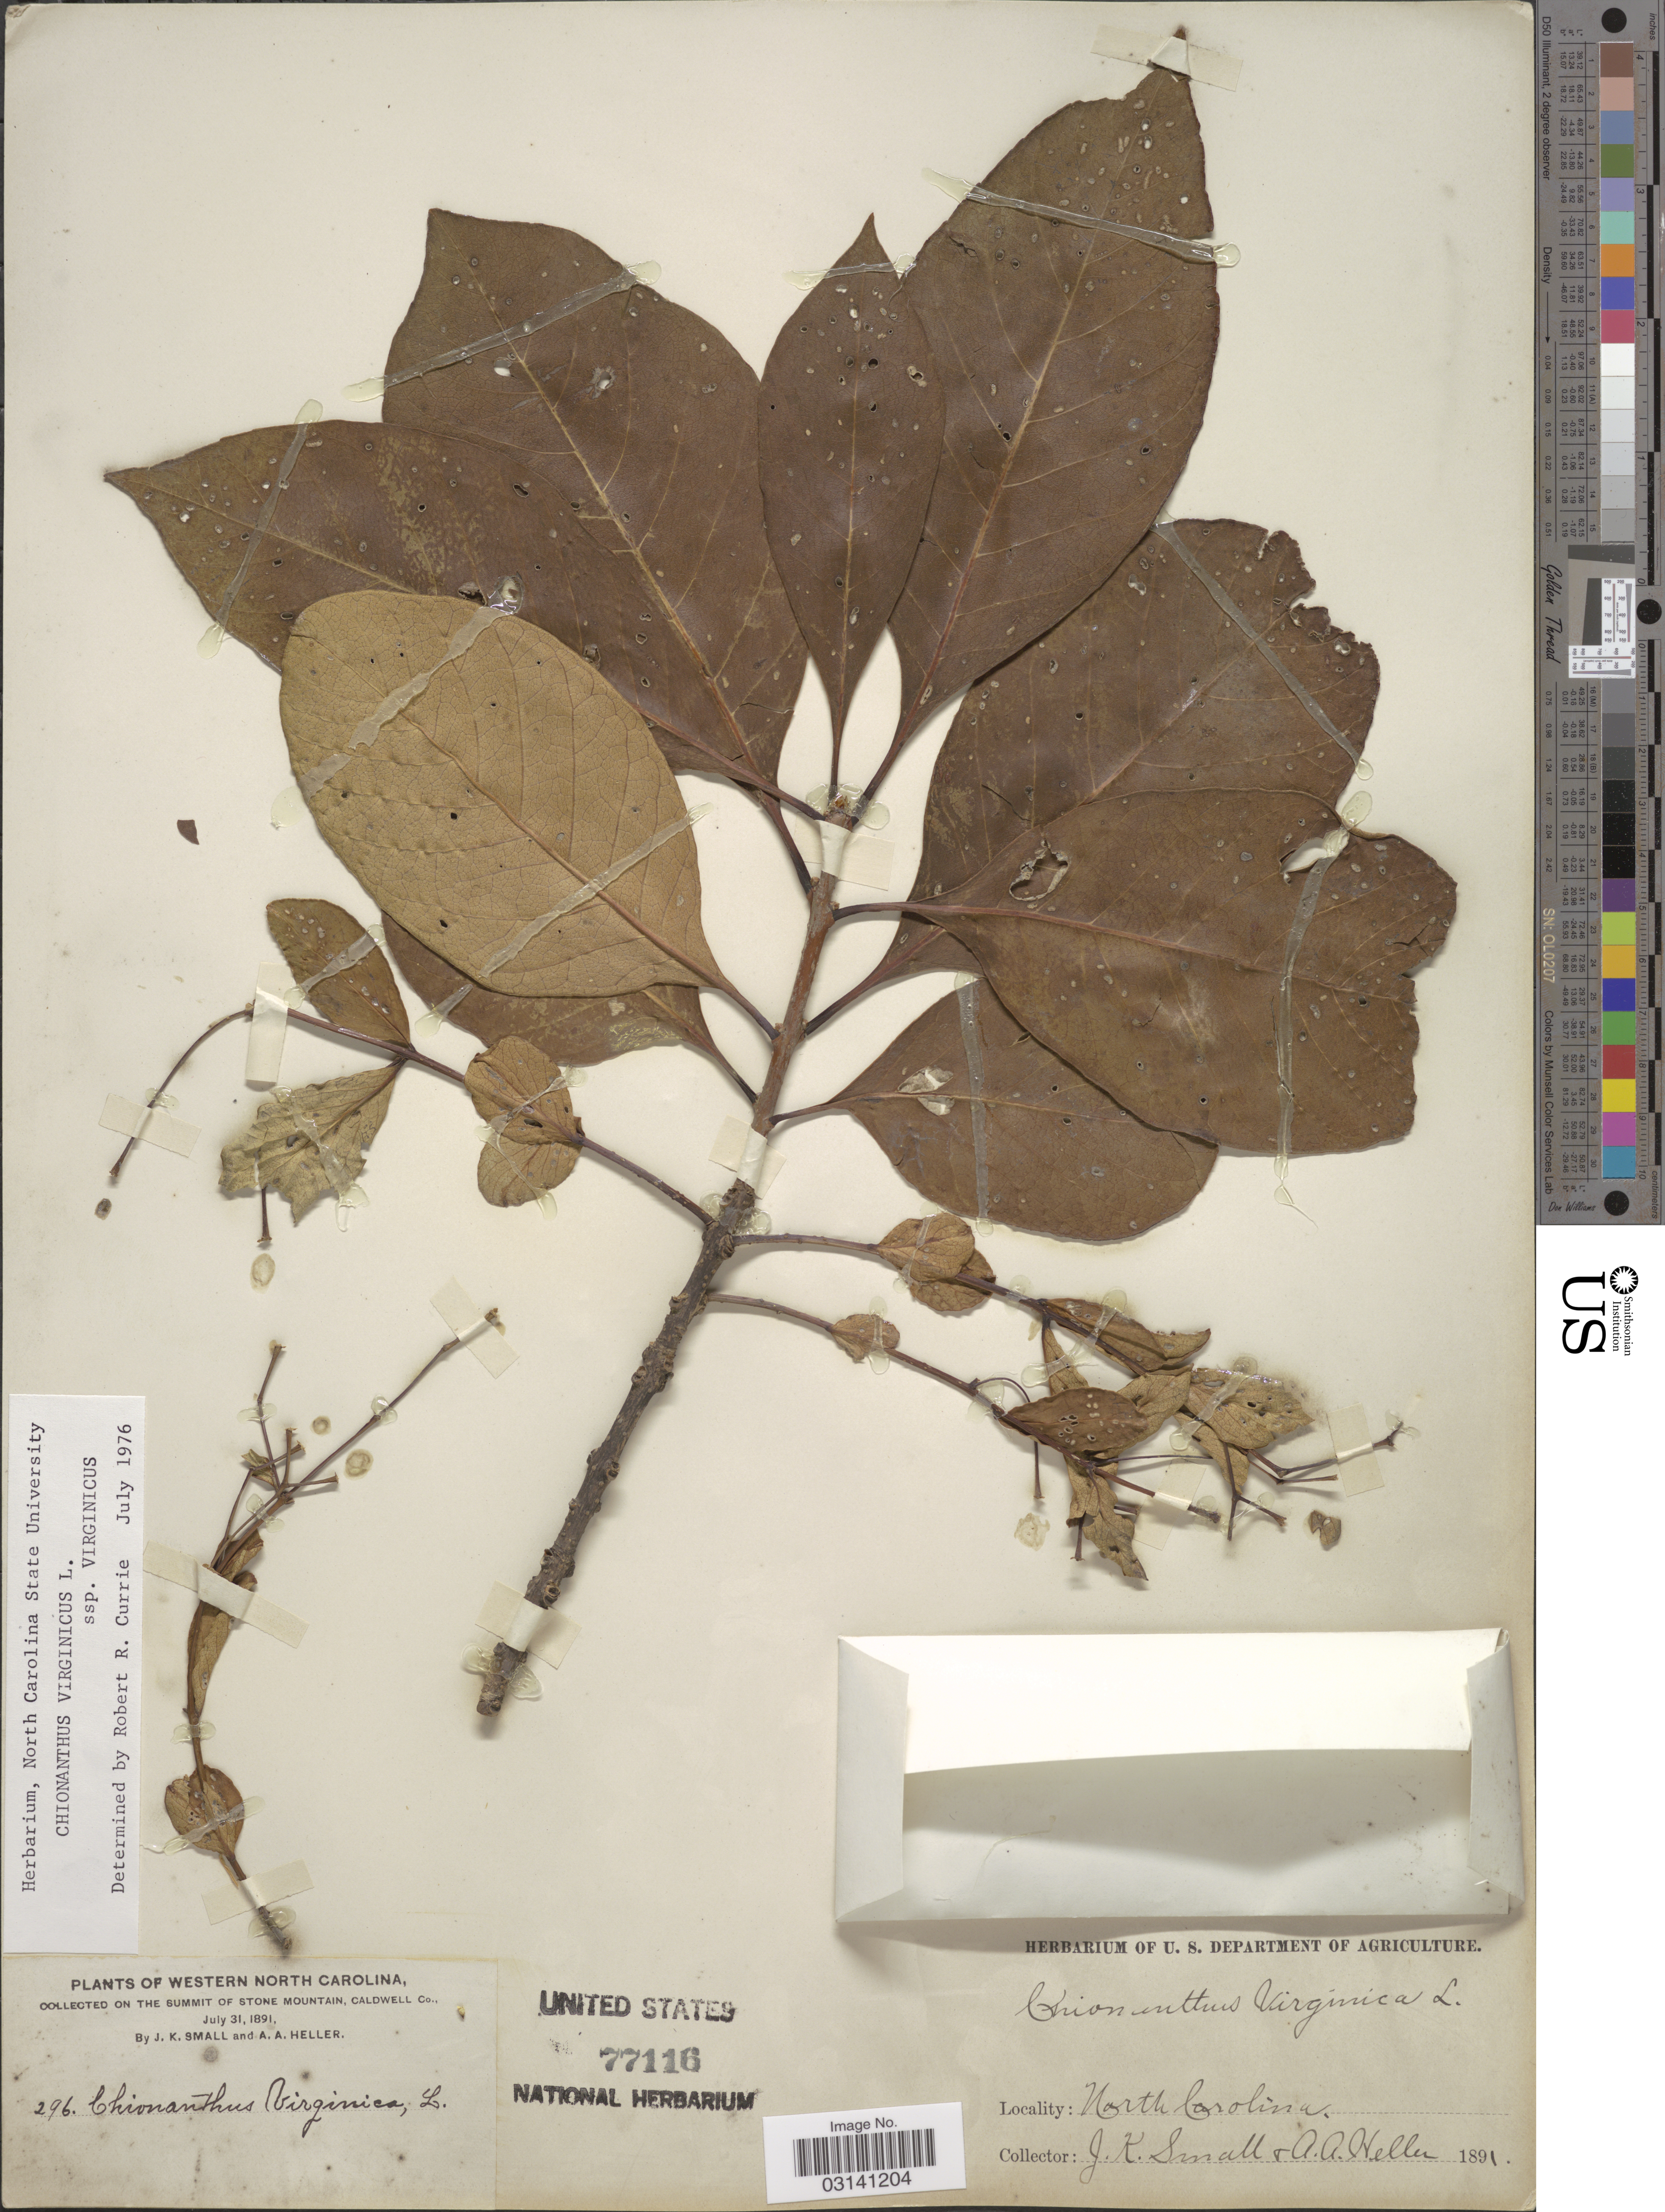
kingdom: Plantae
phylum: Tracheophyta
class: Magnoliopsida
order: Lamiales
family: Oleaceae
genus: Chionanthus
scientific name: Chionanthus virginicus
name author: L.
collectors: J. K. Small & A. A. Heller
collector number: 296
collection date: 1891-07-31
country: United States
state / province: North Carolina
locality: Western North Carolina, on the summit of Stone Mountain, Caldwell Co.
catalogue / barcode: US 77116